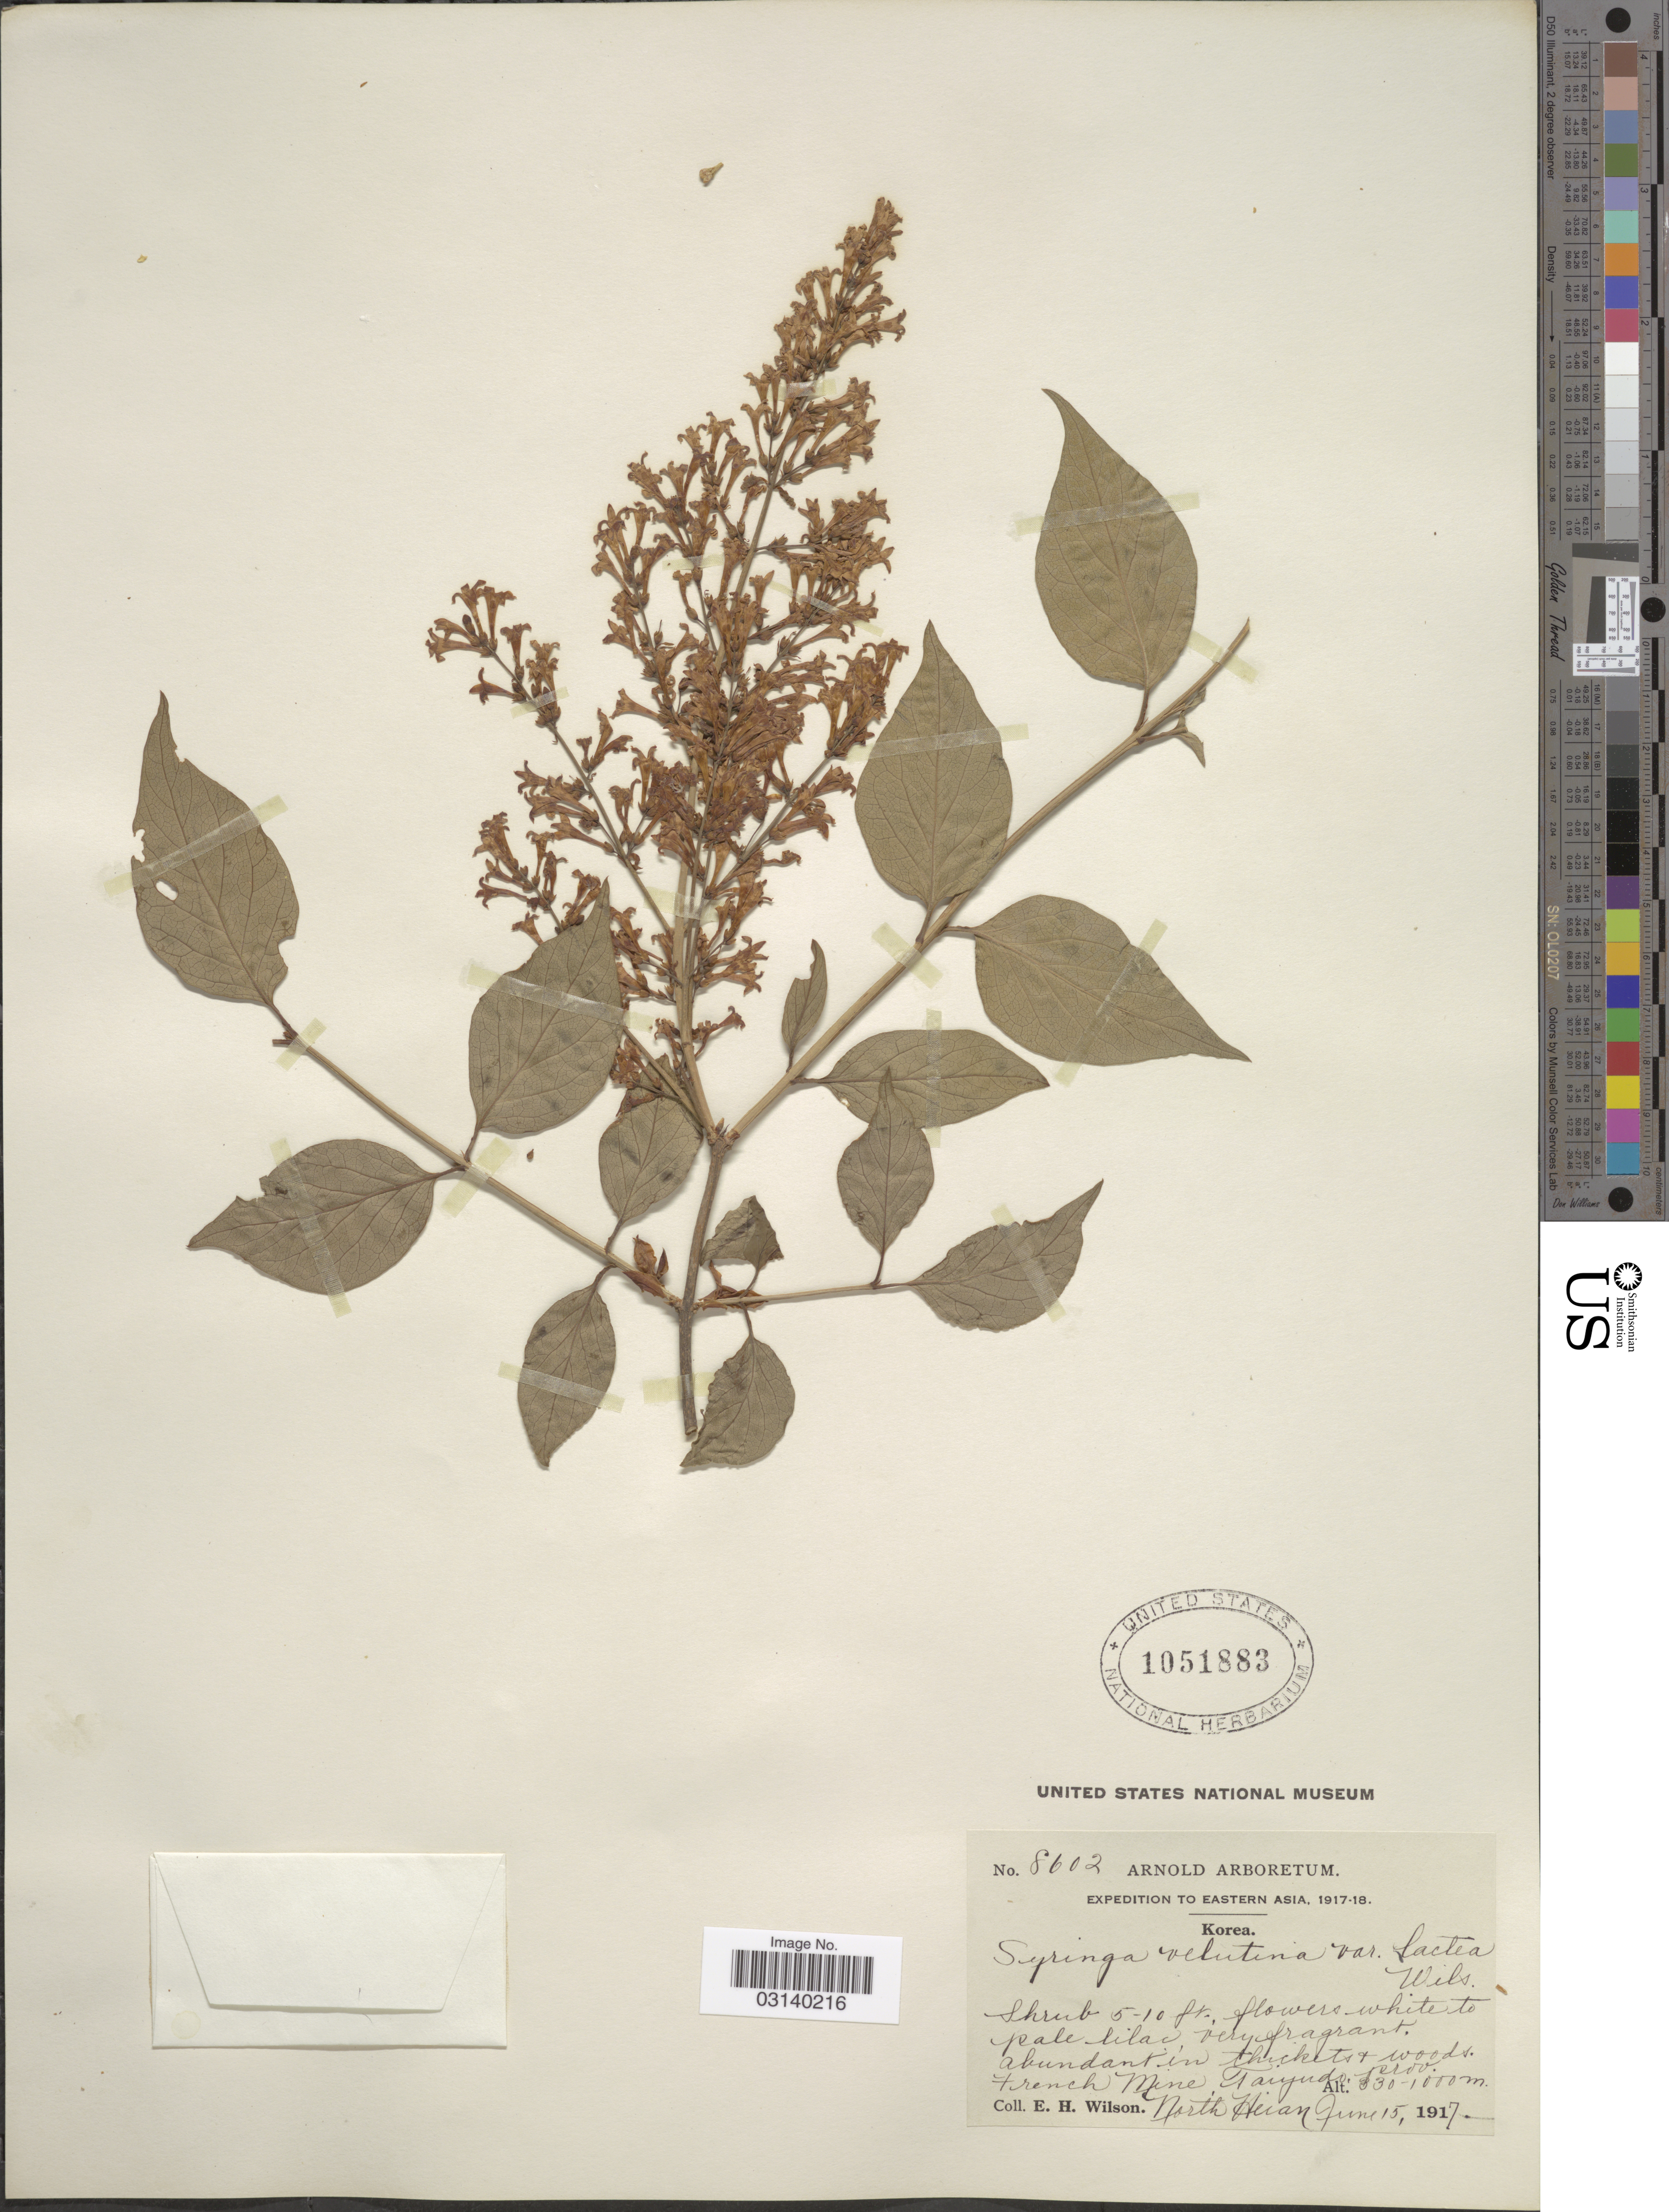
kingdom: Plantae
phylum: Tracheophyta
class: Magnoliopsida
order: Lamiales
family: Oleaceae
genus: Syringa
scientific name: Syringa pubescens var. patula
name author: (Palib.) M.Kim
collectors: E. Wilson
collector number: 8602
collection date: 1917-06-15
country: North Korea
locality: Eastern Asia. French Mine, Taiyudo, prov. North Heian.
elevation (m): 330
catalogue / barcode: US 1051883